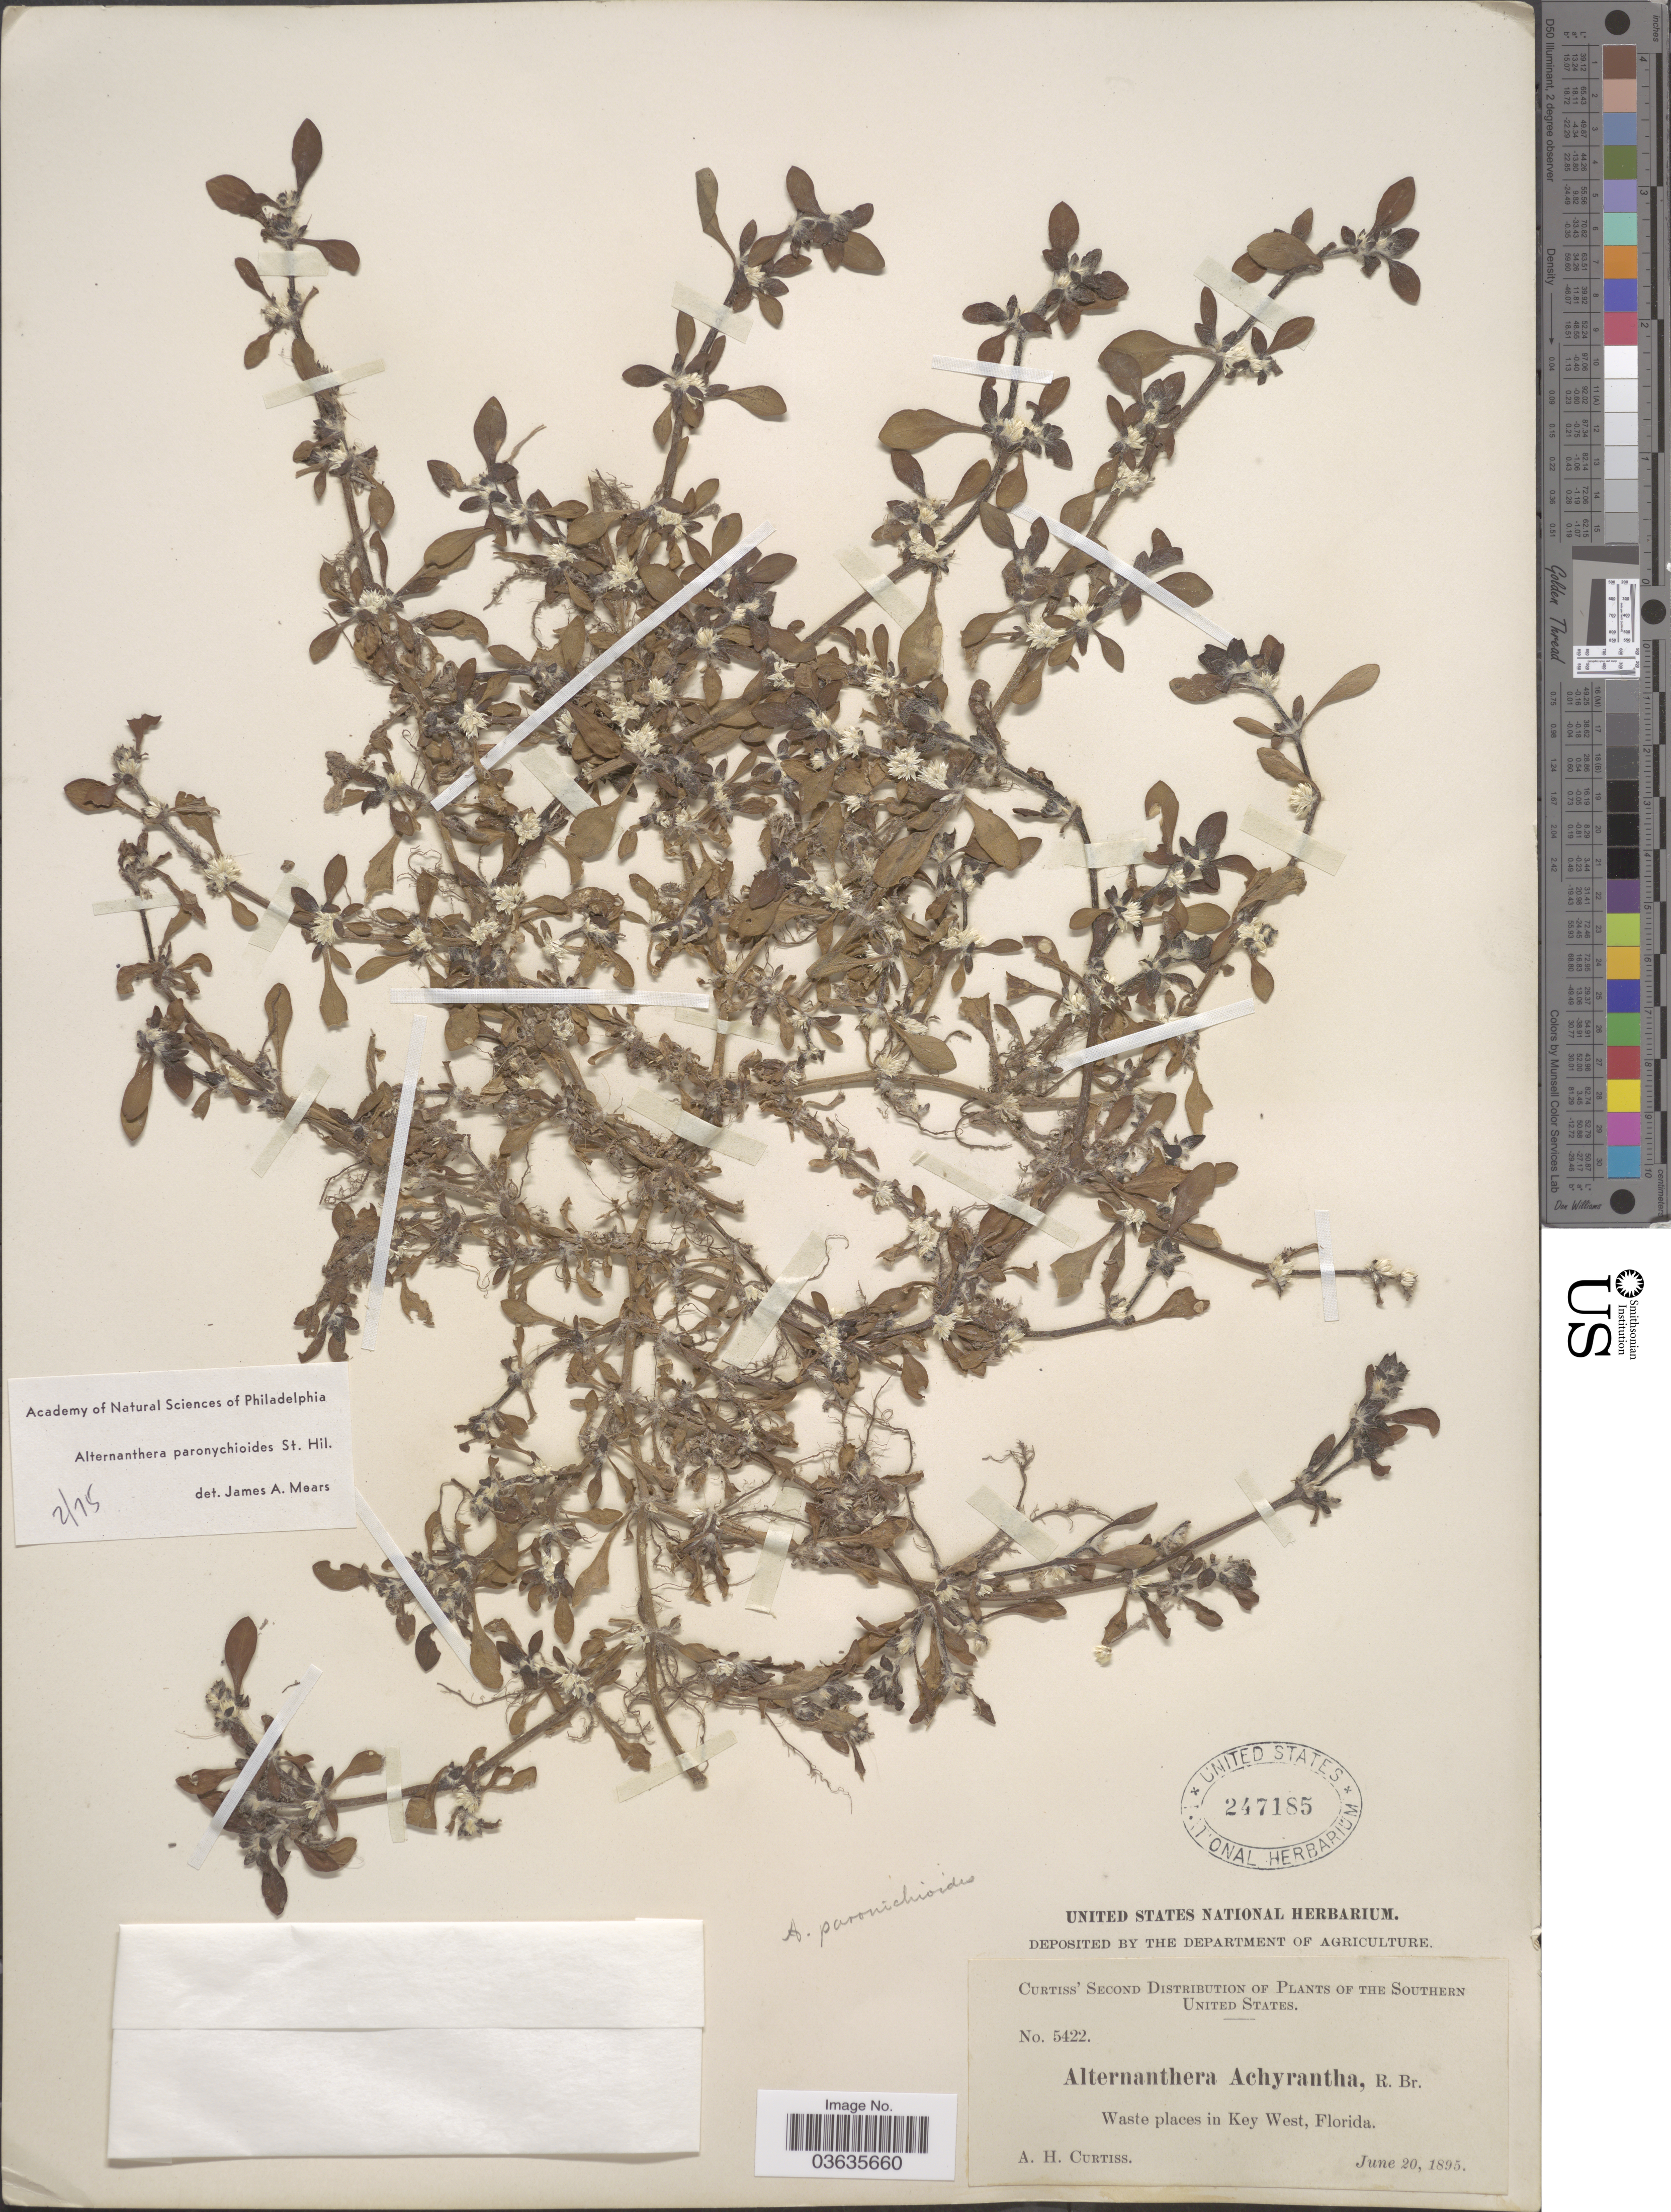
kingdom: Plantae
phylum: Tracheophyta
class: Magnoliopsida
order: Caryophyllales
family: Amaranthaceae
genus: Alternanthera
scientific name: Alternanthera paronychioides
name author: A. St.-Hil.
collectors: A. H. Curtiss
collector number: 5422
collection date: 1895-06-20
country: United States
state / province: Florida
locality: Southern United States. Key West.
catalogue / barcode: US 247185